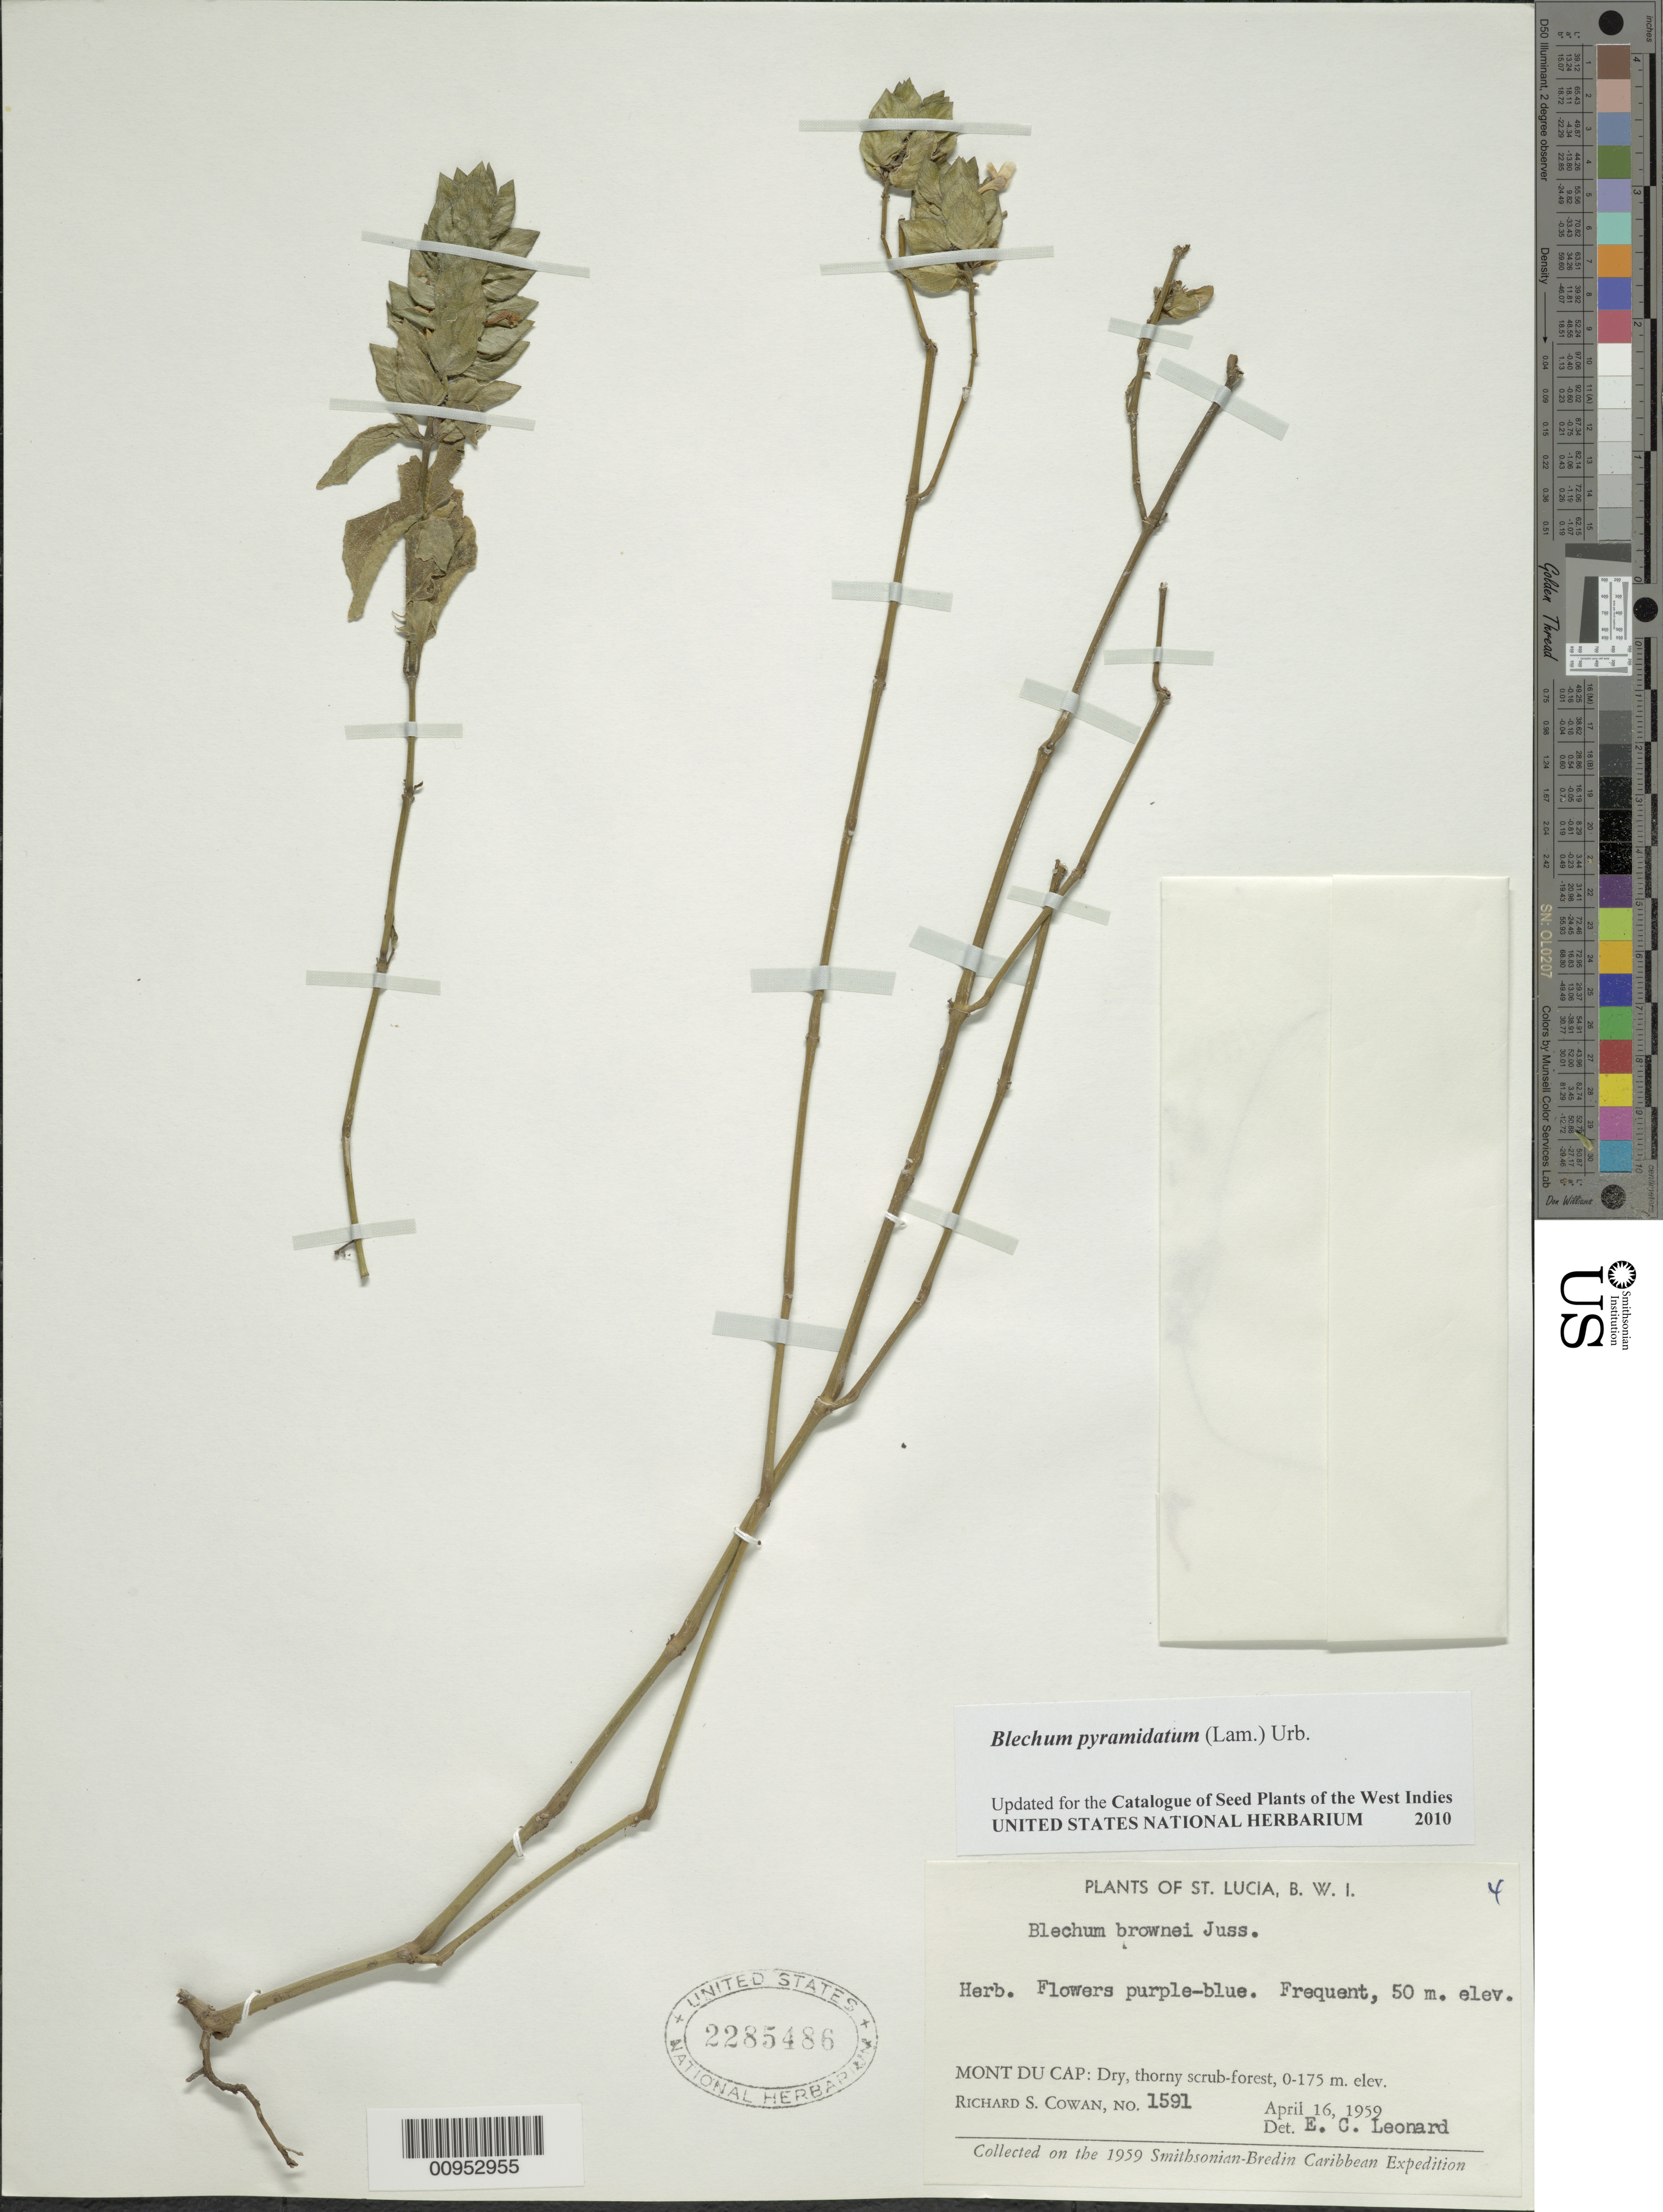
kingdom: Plantae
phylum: Tracheophyta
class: Magnoliopsida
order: Lamiales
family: Acanthaceae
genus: Blechum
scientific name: Blechum pyramidatum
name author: (Lam.) Urb.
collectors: R. S. Cowan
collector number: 1591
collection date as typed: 16 Apr 1959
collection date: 1959-04-16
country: St. Lucia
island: St. Lucia I.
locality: Mont du Cap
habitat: Thorny scrub forest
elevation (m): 50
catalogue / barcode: US 2285486